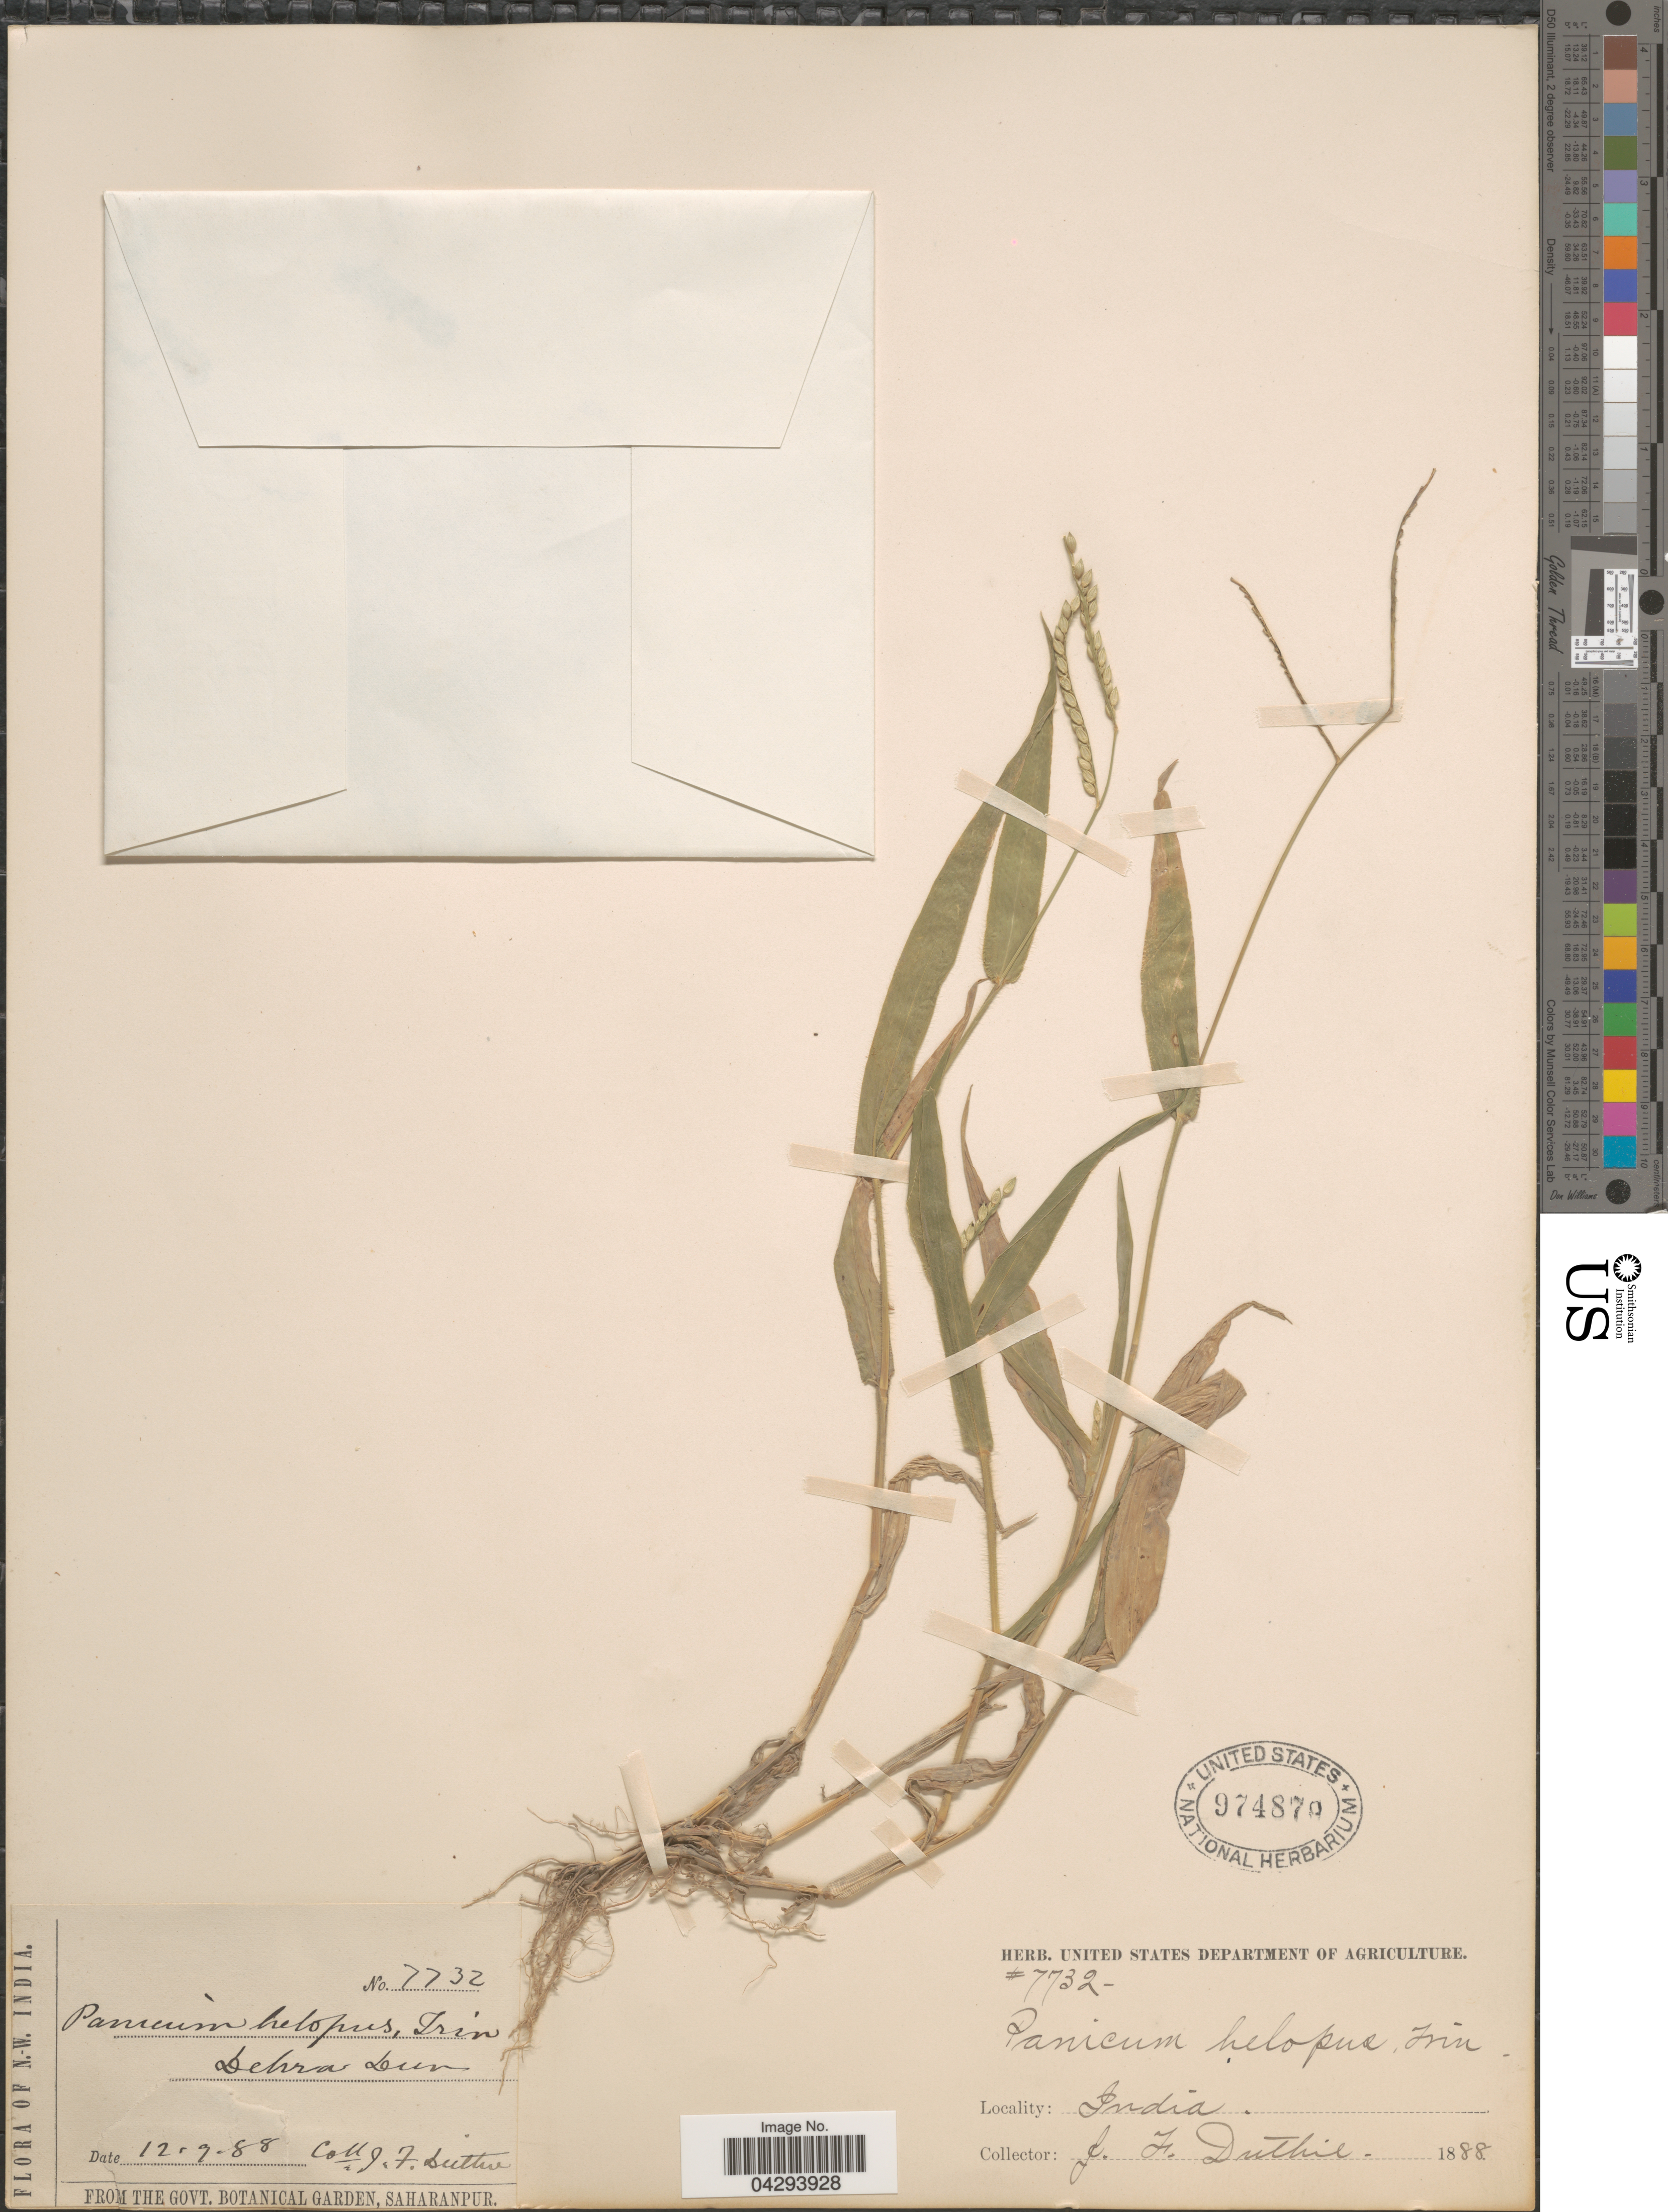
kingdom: Plantae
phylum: Tracheophyta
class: Liliopsida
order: Poales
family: Poaceae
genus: Urochloa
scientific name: Urochloa panicoides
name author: P. Beauv.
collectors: J. F. Duthie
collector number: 7732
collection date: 1888-09-12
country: India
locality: Dehra Dun.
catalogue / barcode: US 974879